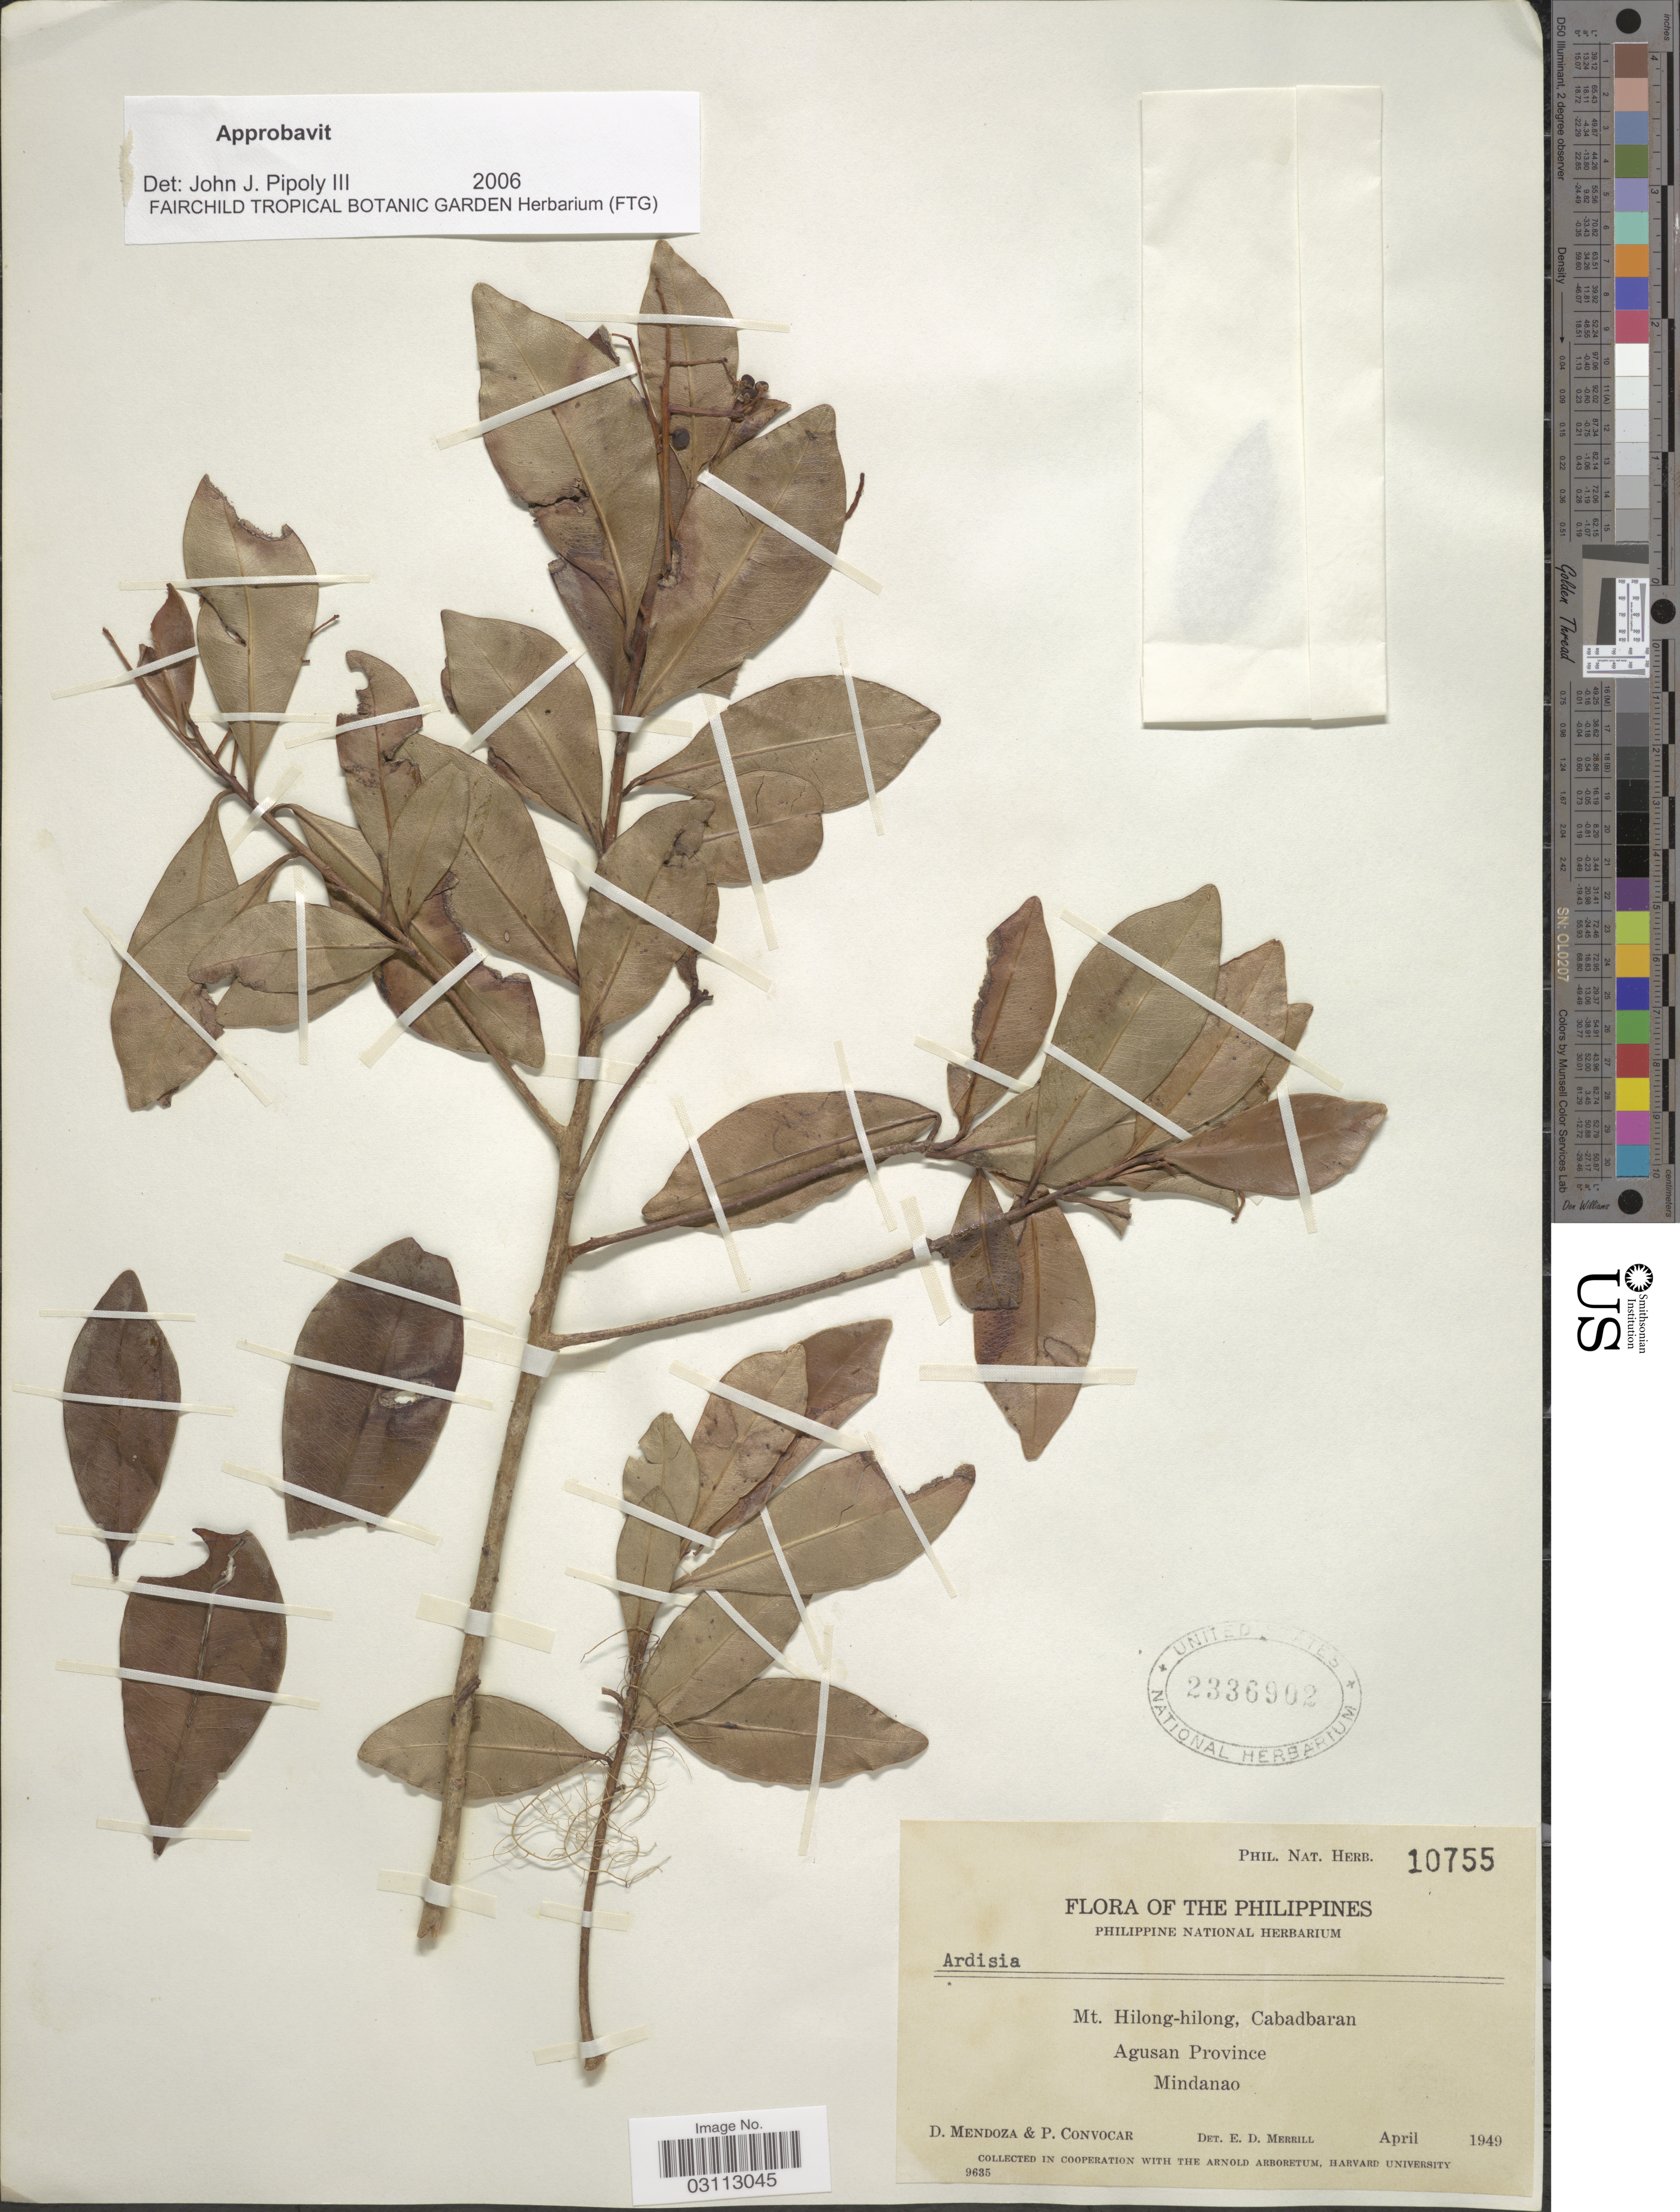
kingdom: Plantae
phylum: Tracheophyta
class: Magnoliopsida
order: Ericales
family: Primulaceae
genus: Ardisia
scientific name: Ardisia sp.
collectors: D. Mendoza & P. Convocar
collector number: Phil. Nat. Herb. 10755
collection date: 1949-04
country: Philippines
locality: Mt. Hilong-hilong, Cabadbaran. Agusan Province. Mindanao.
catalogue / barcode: US 2336902